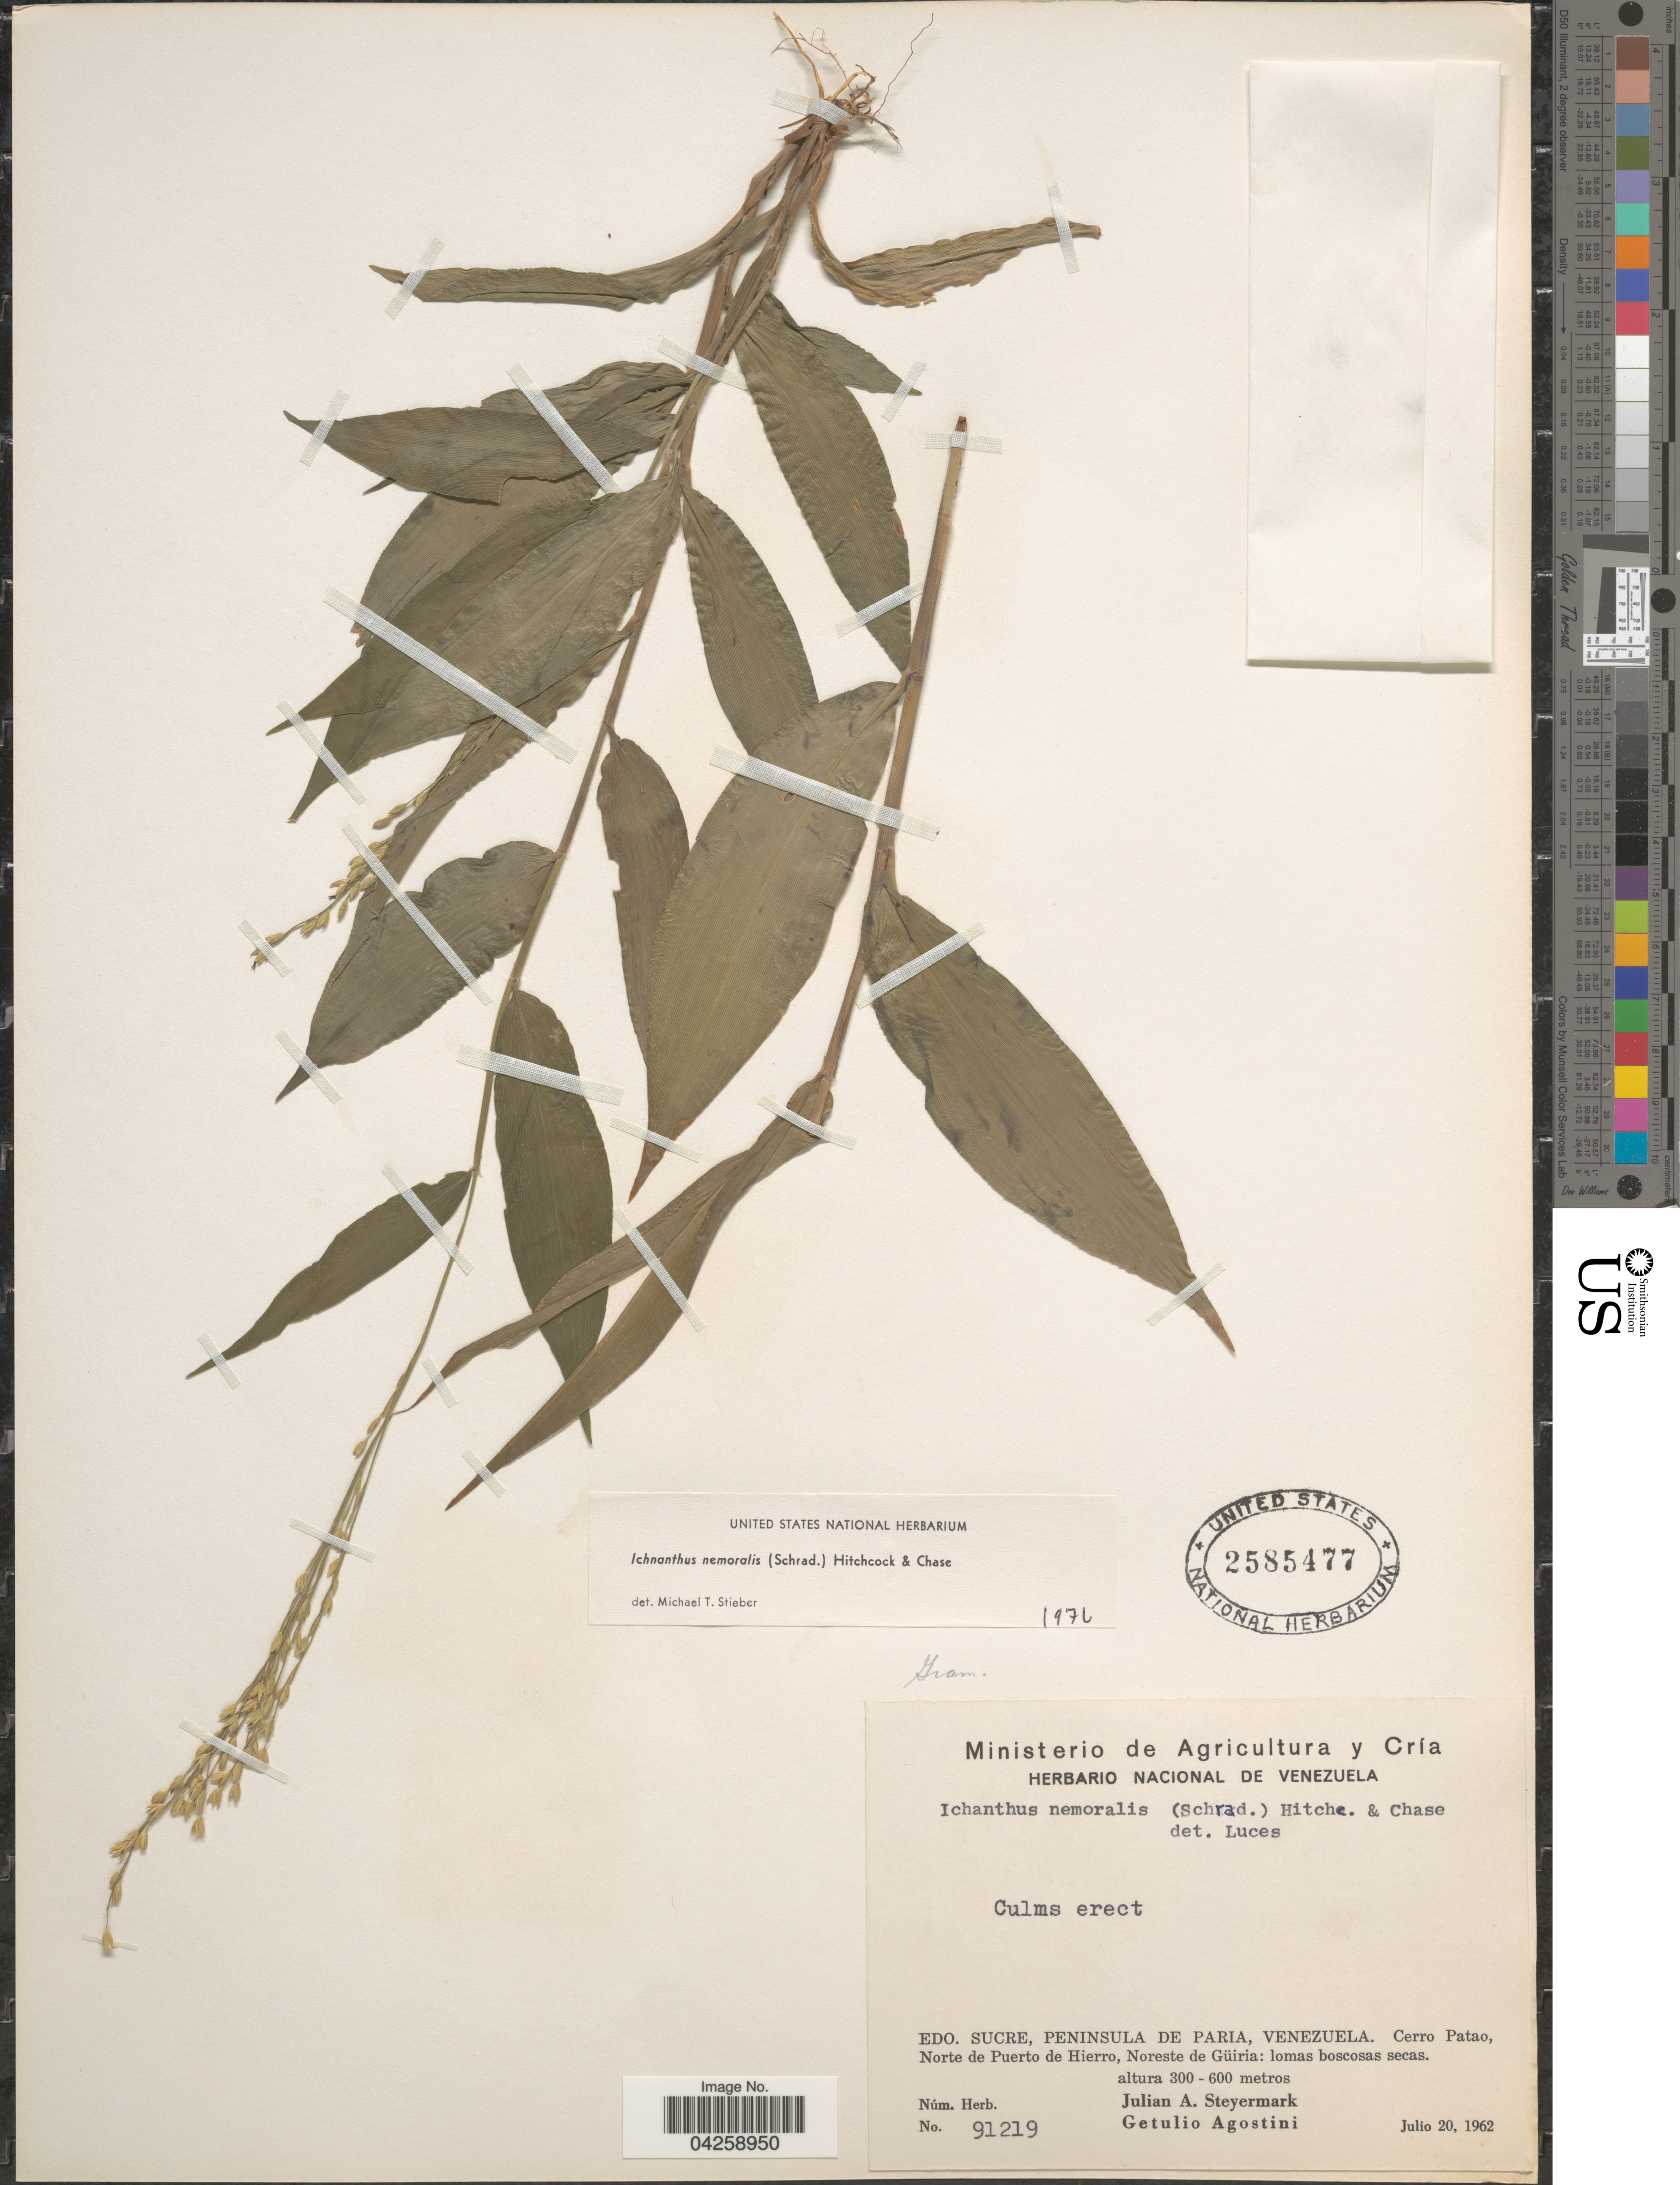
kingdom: Plantae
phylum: Tracheophyta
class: Liliopsida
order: Poales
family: Poaceae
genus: Ichnanthus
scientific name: Ichnanthus nemoralis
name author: (Schrad.) Hitchc. & Chase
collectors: J. Steyermark & G. Agostini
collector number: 91219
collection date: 1962-07-20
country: Venezuela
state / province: Sucre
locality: Peninsula de Paria. Cerro Patao, Norte de Puerto de Hierro, Noreste de Güiria: lomas boscosas secas.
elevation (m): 300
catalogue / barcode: US 2585477